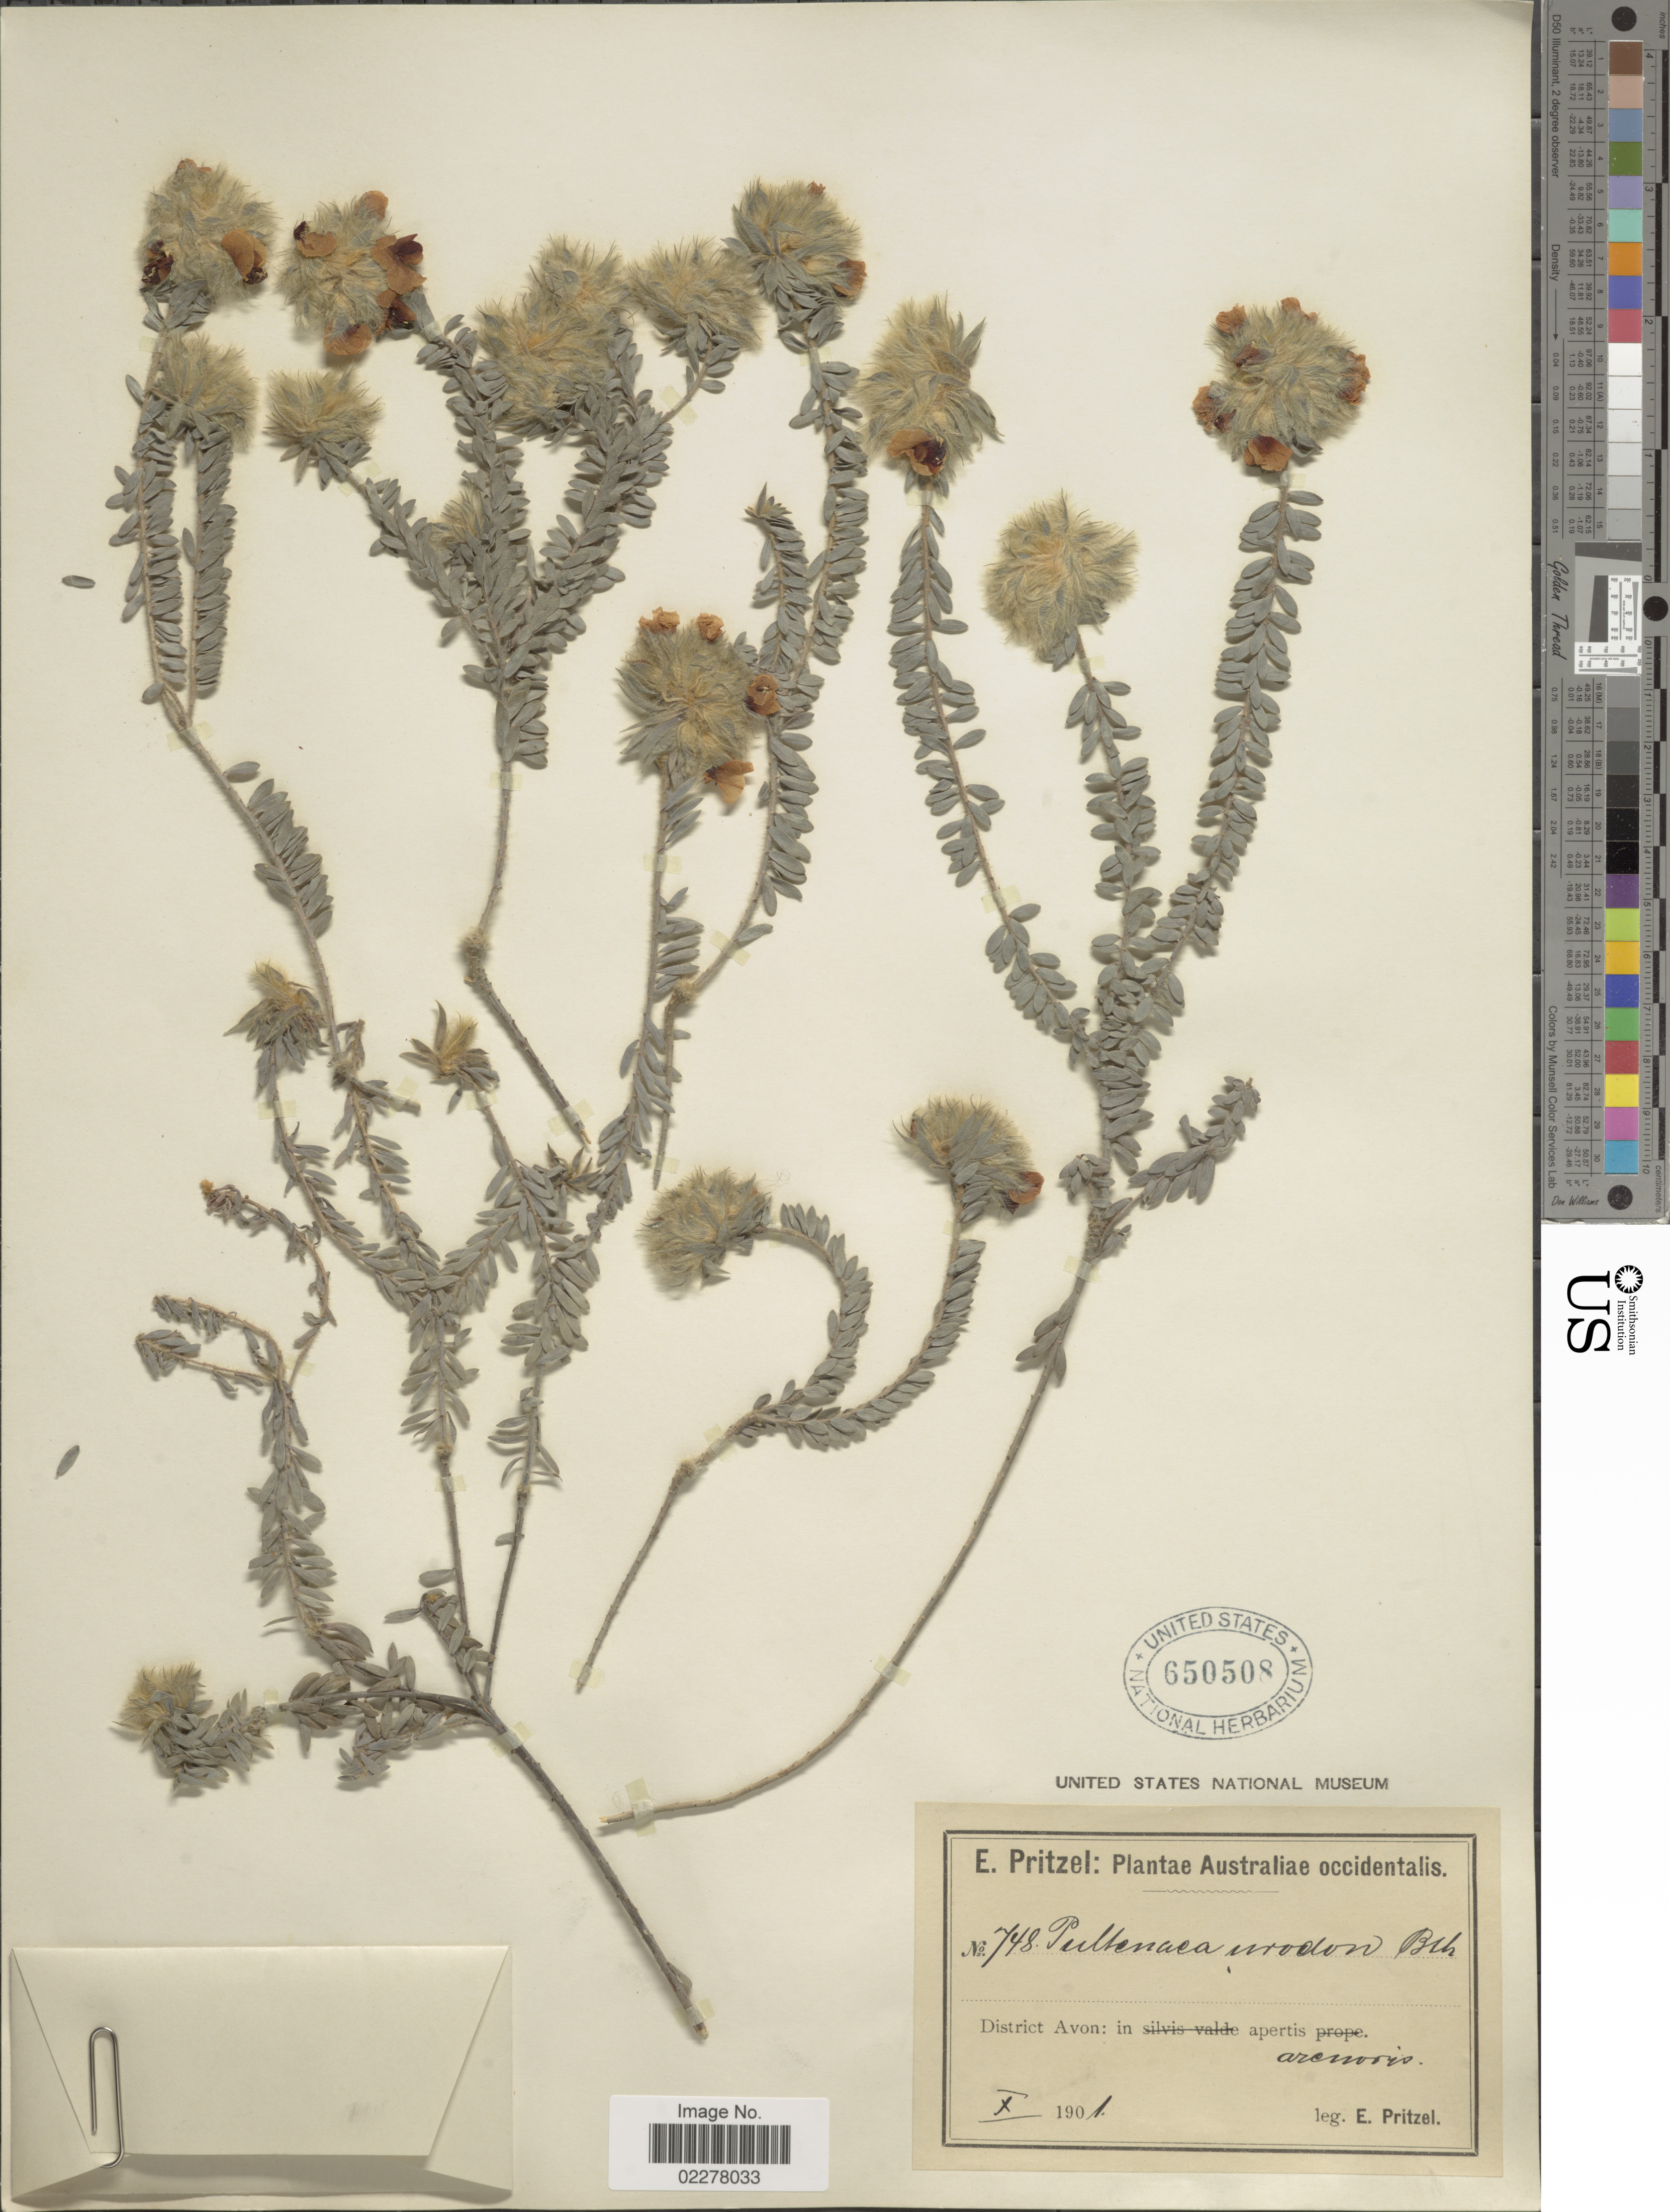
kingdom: Plantae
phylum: Tracheophyta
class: Magnoliopsida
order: Fabales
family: Fabaceae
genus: Urodon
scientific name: Urodon capitatus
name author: Turcz.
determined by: Strong, Mark T., (BOT), Smithsonian Institution - National Museum of Natural History (UNITED STATES)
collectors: E. G. Pritzel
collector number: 748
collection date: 1901-10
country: Australia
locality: Australiae occidentalis. District Avon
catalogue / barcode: US 650508